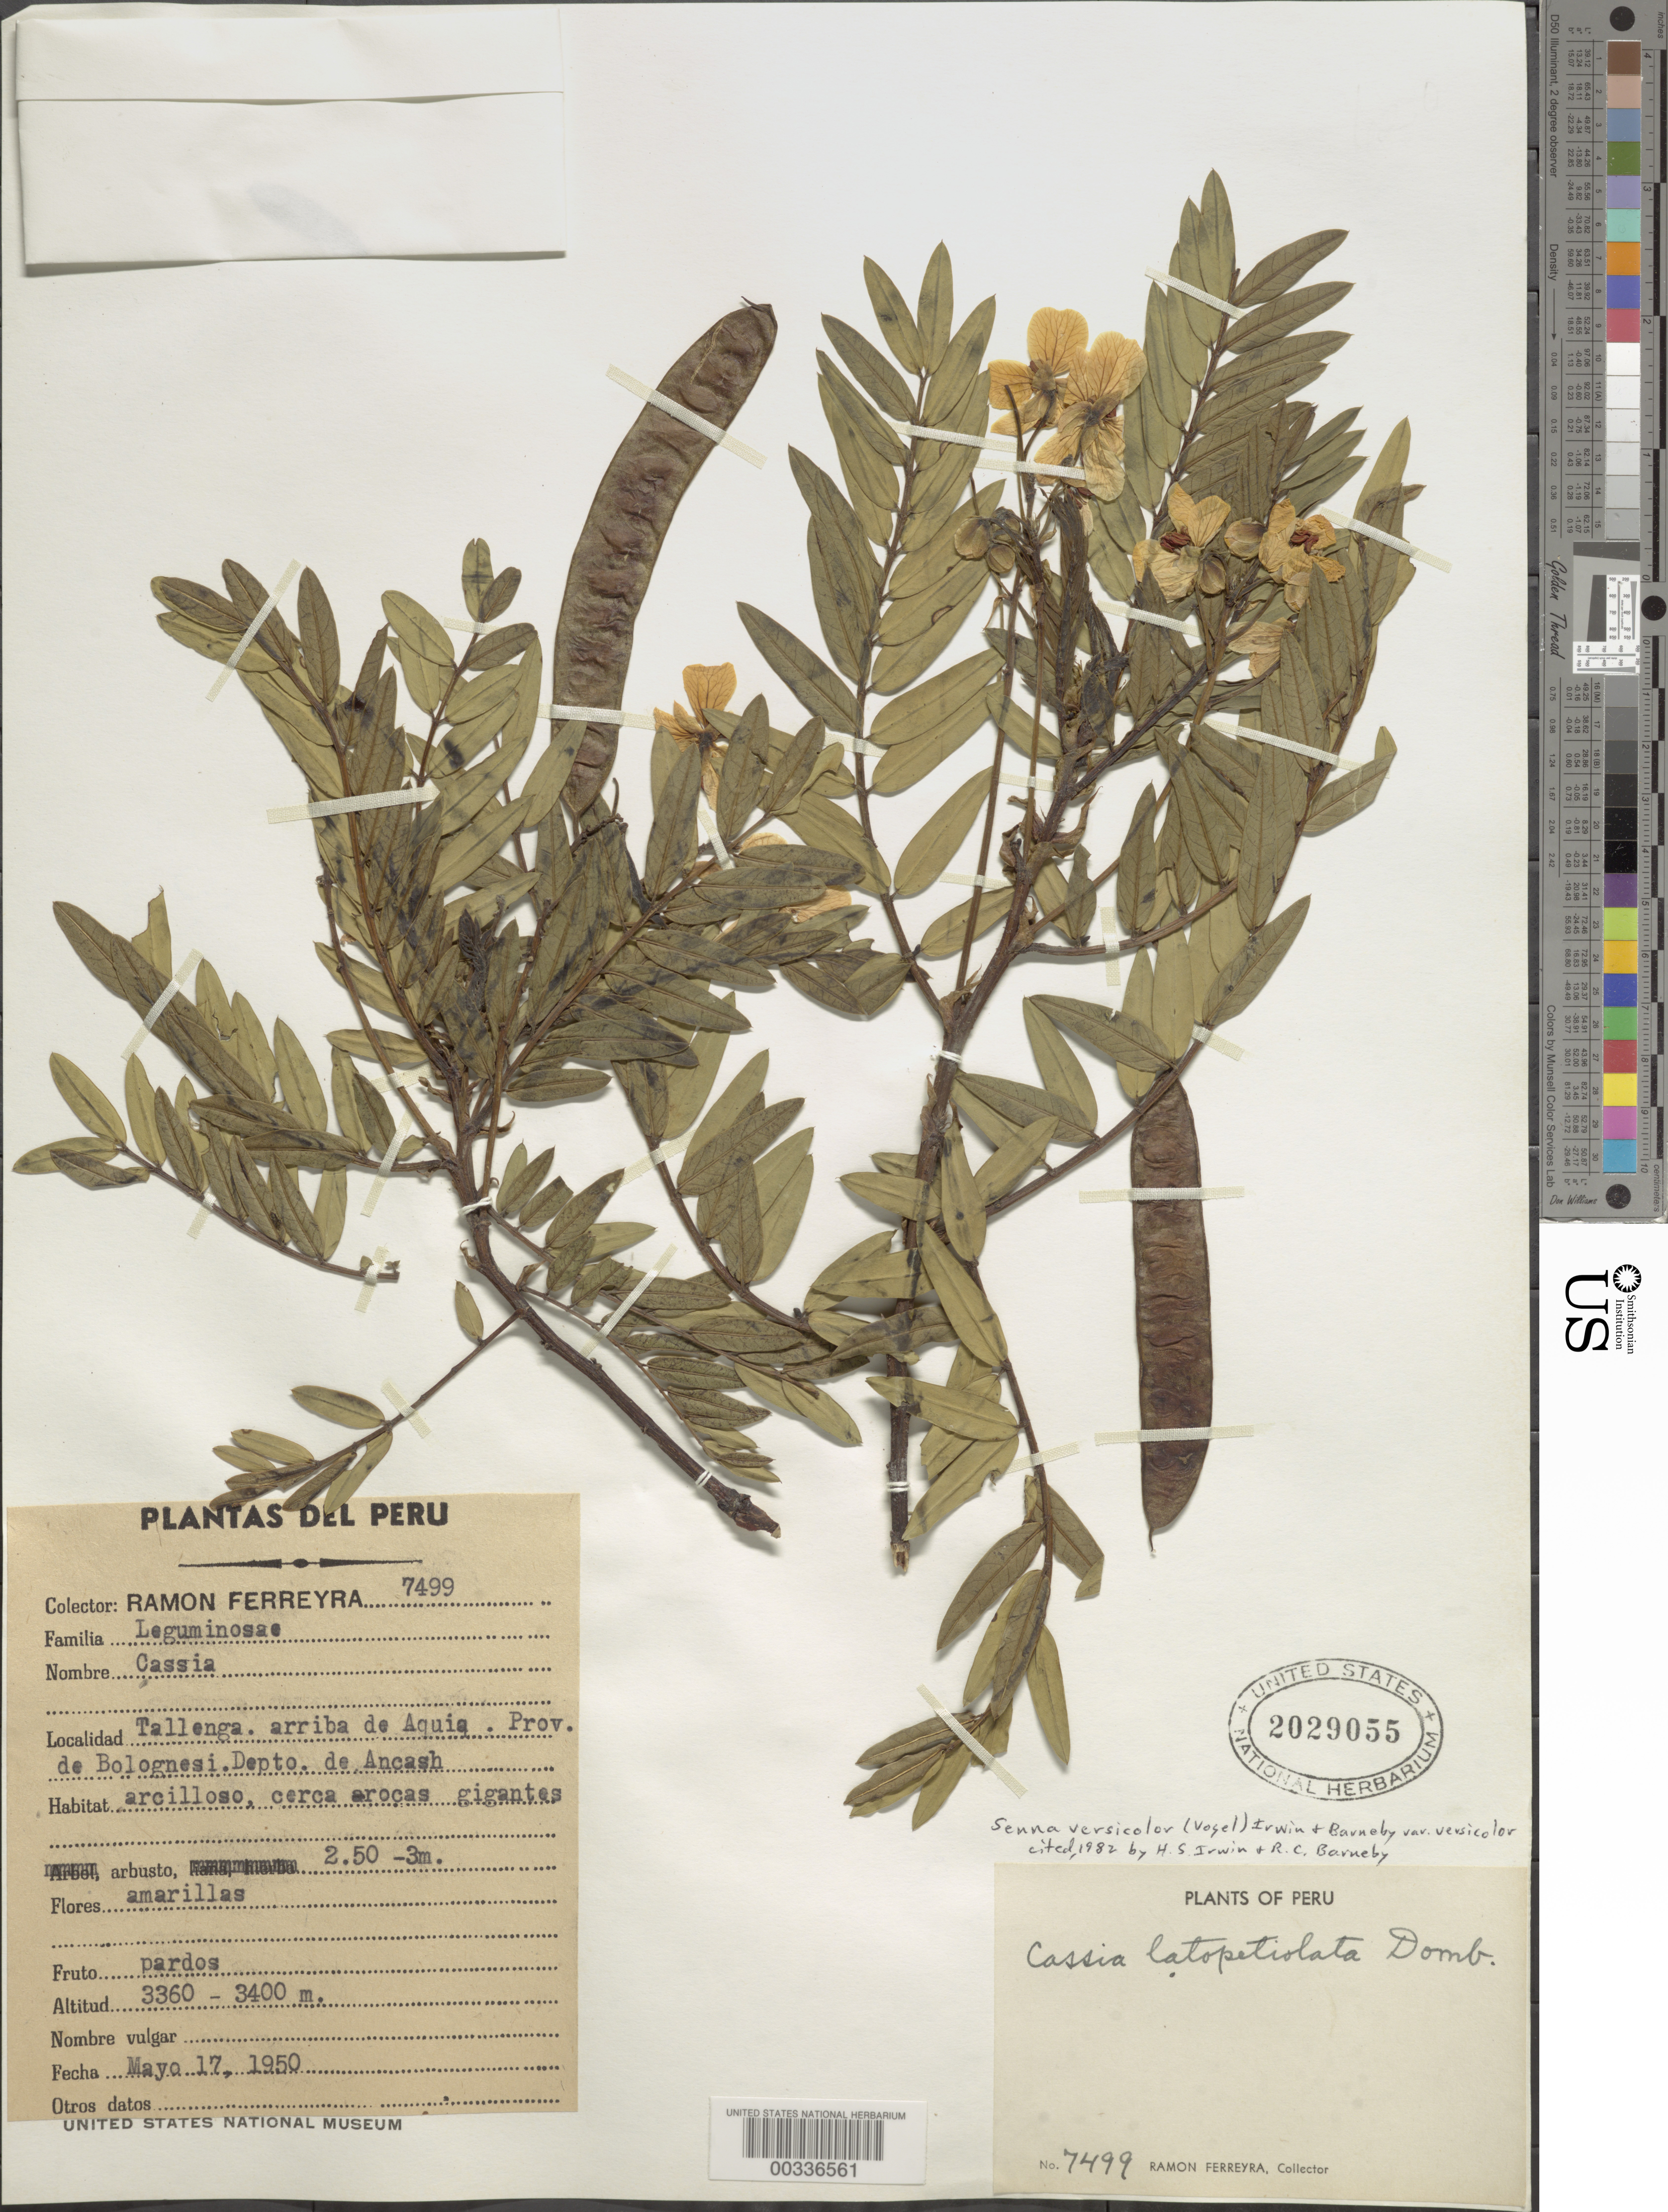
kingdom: Plantae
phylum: Tracheophyta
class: Magnoliopsida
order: Brassicales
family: Brassicaceae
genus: Erysimum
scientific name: Erysimum capitatum subsp. perenne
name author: (S. Watson ex Coville) R.A. Price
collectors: R. A. Ferreyra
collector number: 7499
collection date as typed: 17 May 1950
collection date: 1950-05-17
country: Peru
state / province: Ancash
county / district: Bolognesi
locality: Tallenga, above Aquia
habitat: Sandy soil, around large rocks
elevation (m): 3360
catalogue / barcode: US 2029055